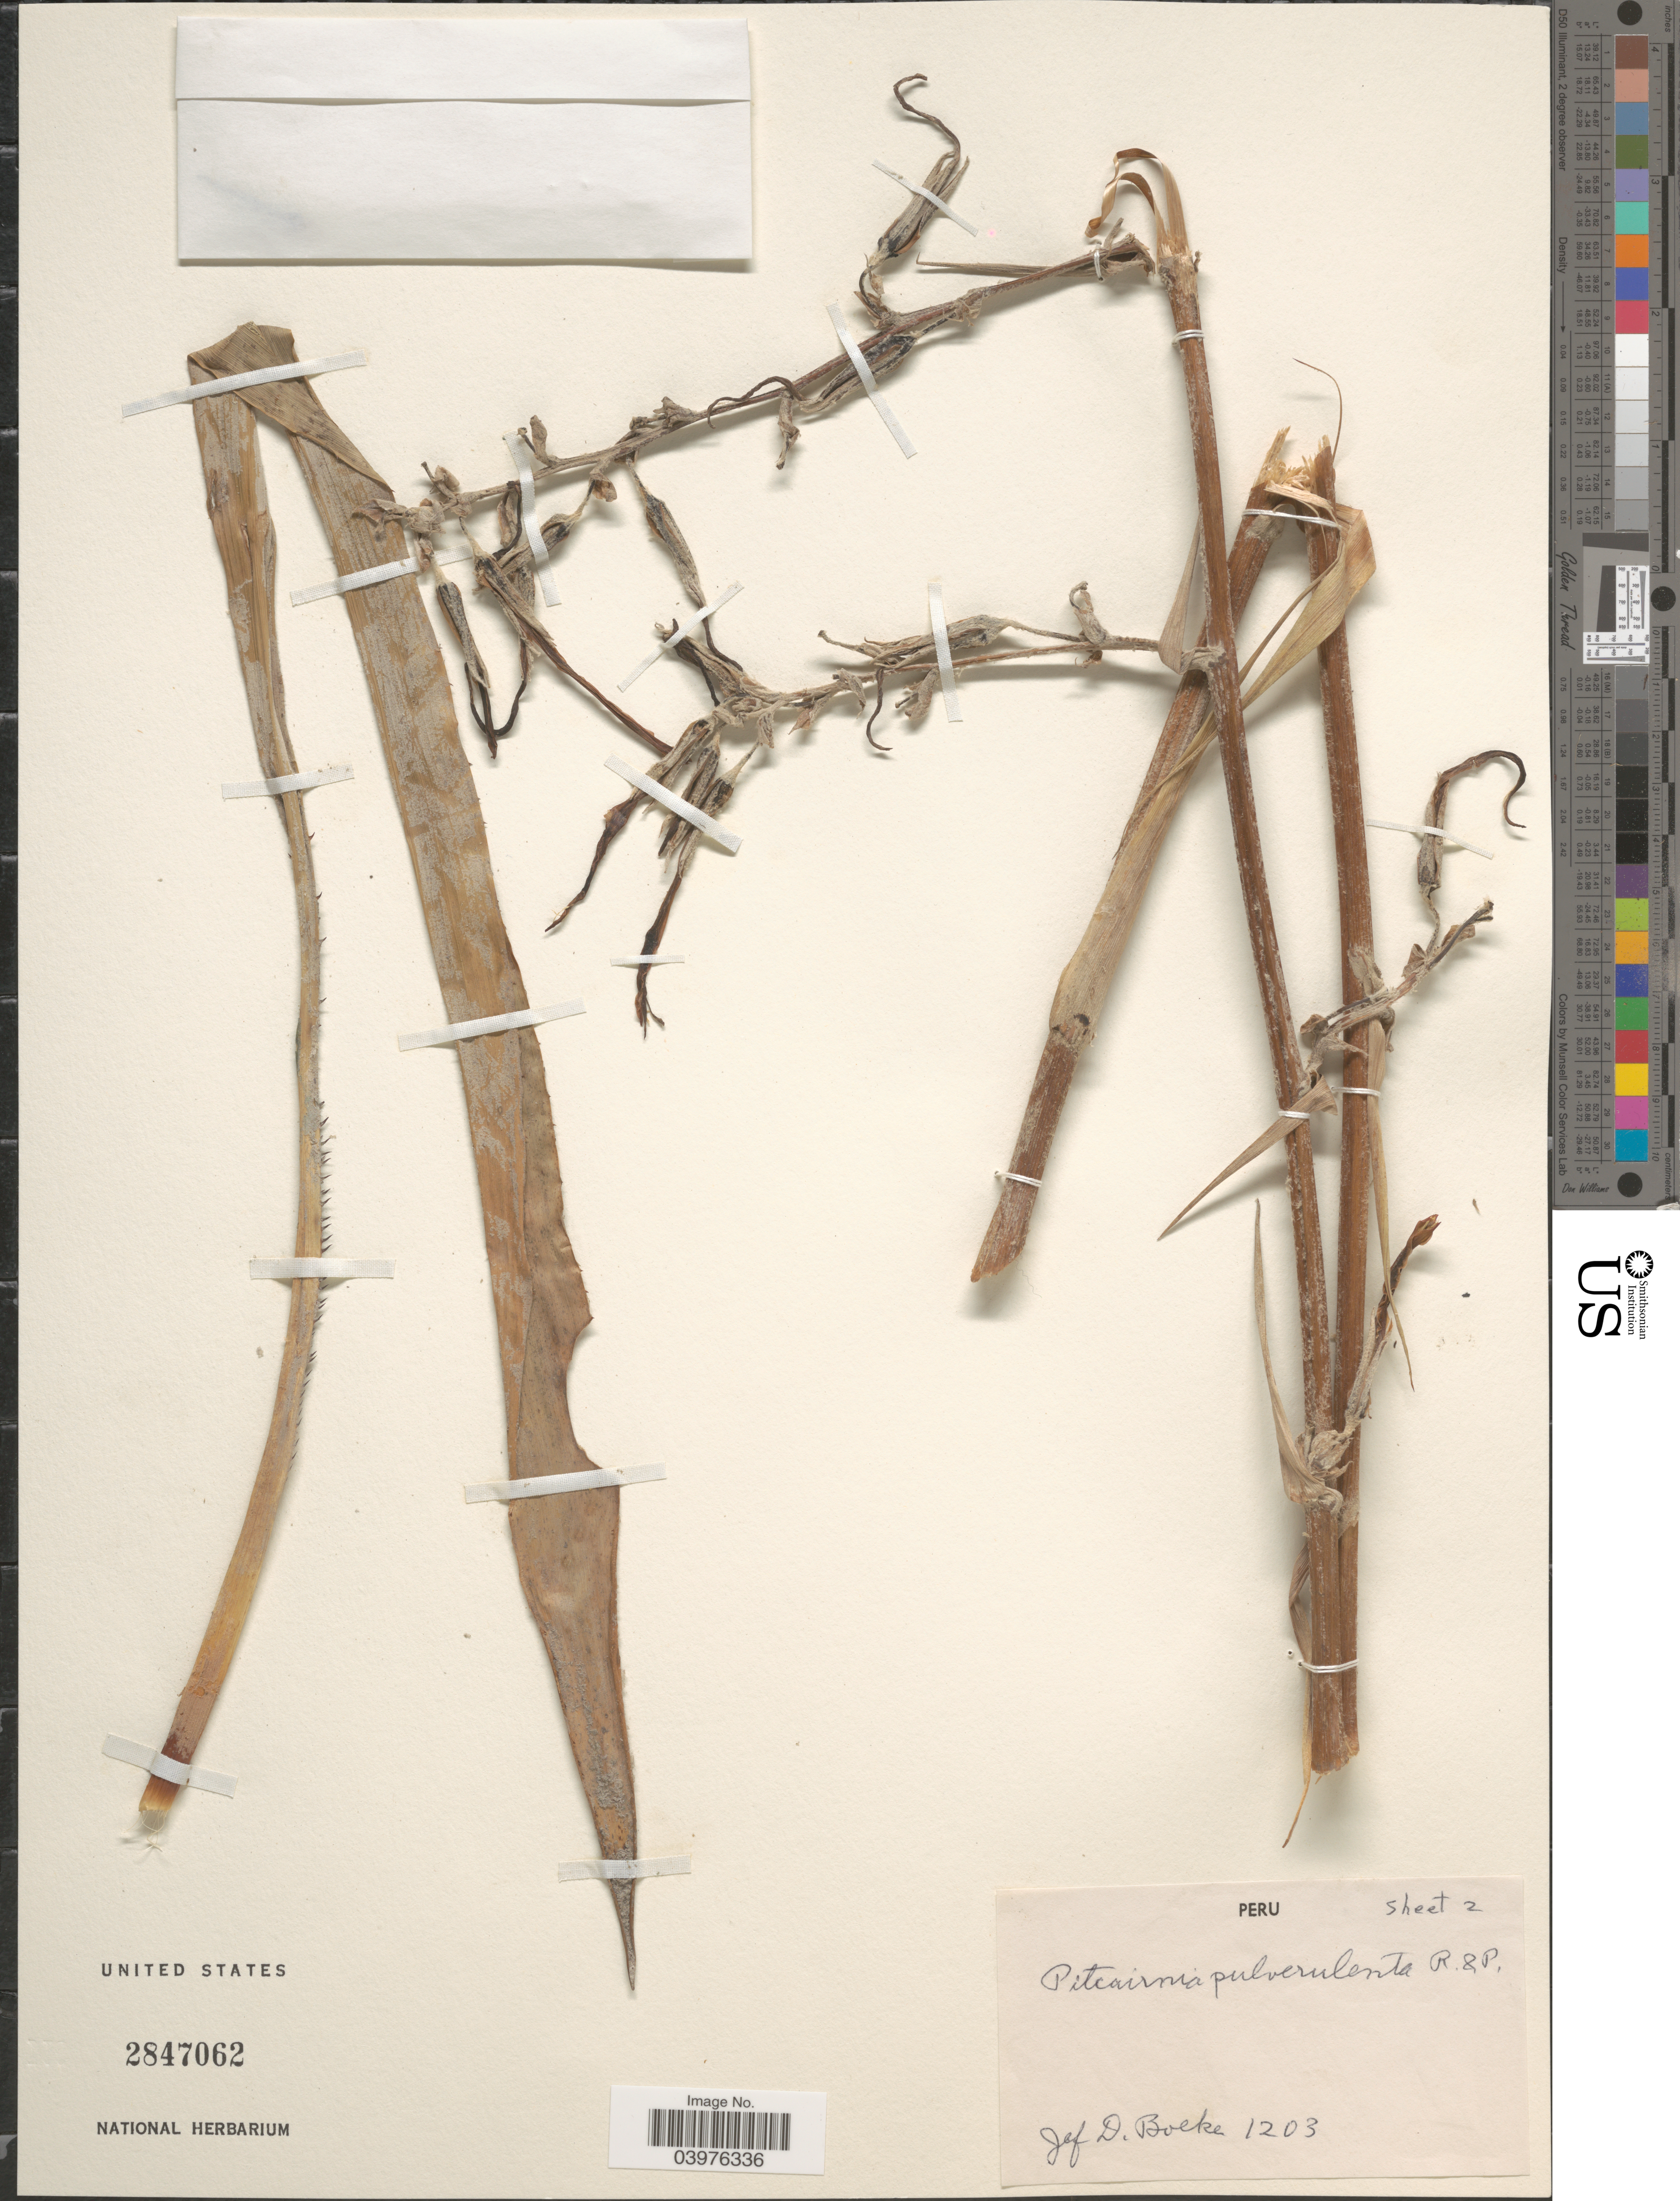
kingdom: Plantae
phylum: Tracheophyta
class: Liliopsida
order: Poales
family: Bromeliaceae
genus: Pitcairnia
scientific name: Pitcairnia pulverulenta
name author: Ruiz & Pav.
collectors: J. Boeke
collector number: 1203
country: Peru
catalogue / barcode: US 2847062